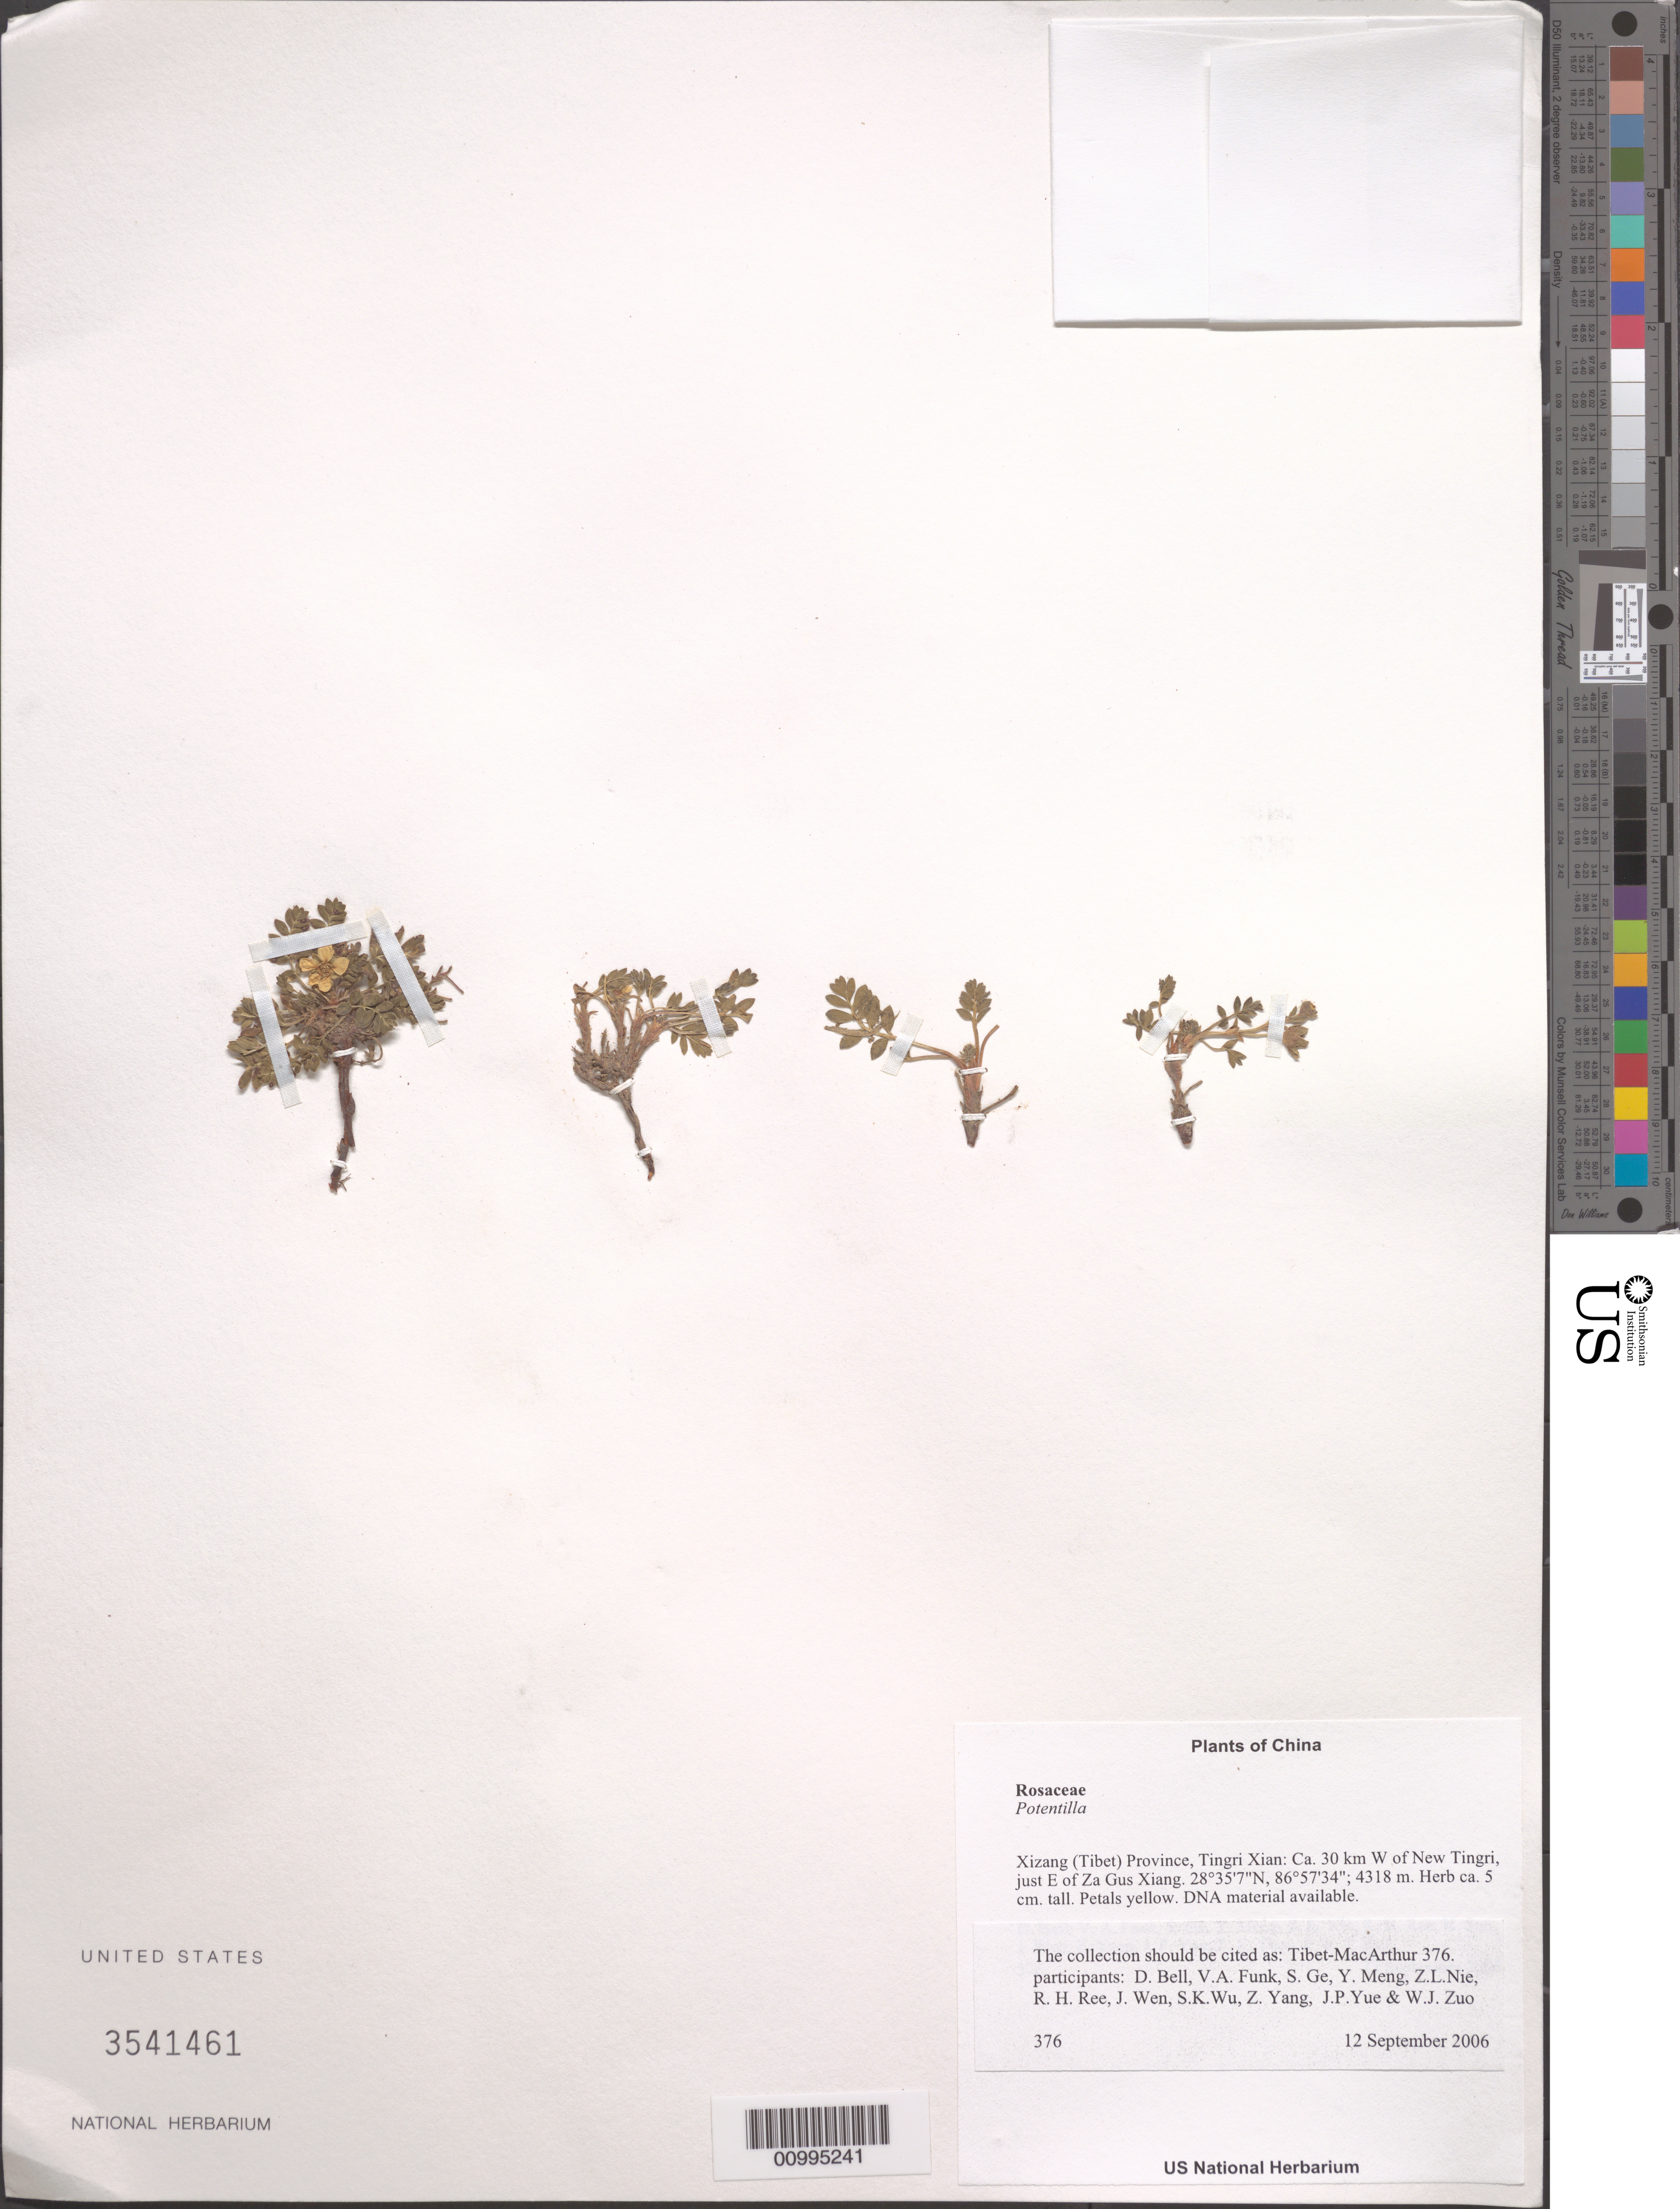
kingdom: Plantae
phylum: Tracheophyta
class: Magnoliopsida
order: Rosales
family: Rosaceae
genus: Potentilla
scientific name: Potentilla sp.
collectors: Tibet-MacArthur, D. A. Bell, V. Funk, S. Ge, Y. Meng, Z. Nie, R. Ree, H. Sun, J. Wen, Z. Yang, J. Yue, Z. Zhou & W. Zuo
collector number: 376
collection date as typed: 12 Sep 2006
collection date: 2006-09-12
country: China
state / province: Xizang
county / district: Tingri Xian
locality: Ca. 30 km W of New Tingri, just E of Za Gus Xiang.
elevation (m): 4318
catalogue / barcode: US 3541461